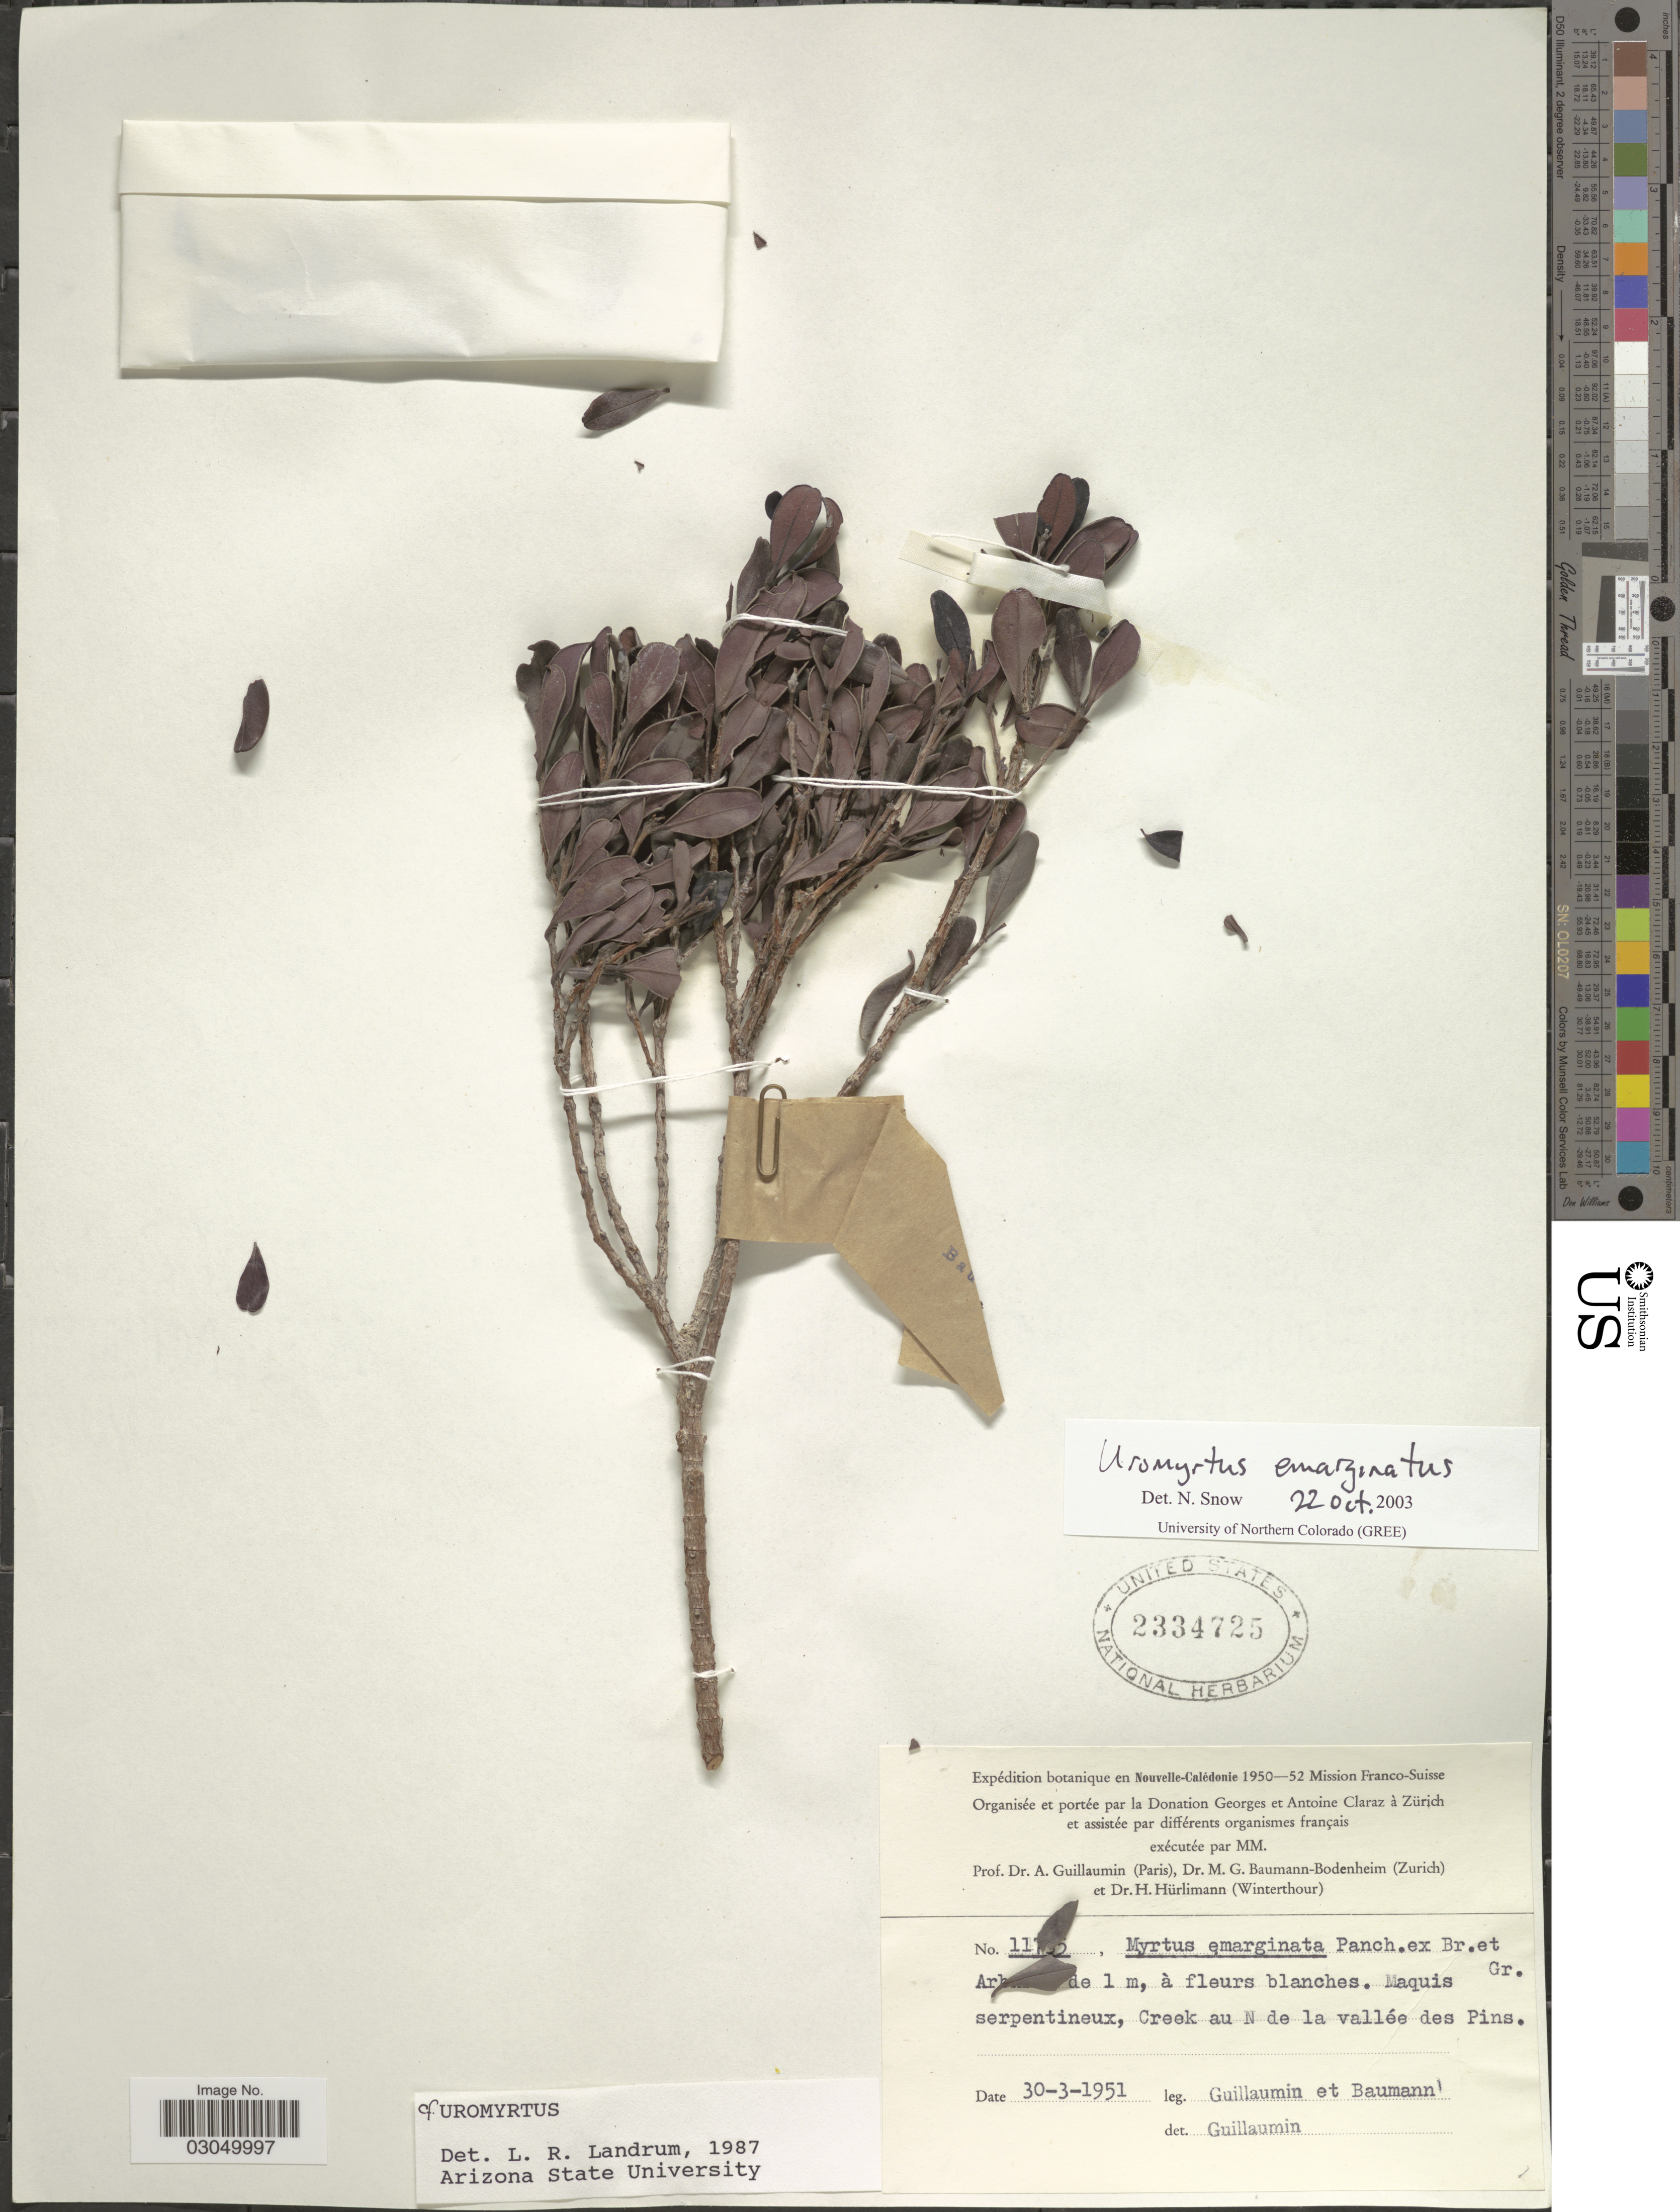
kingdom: Plantae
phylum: Tracheophyta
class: Magnoliopsida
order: Myrtales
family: Myrtaceae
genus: Uromyrtus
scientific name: Uromyrtus emarginata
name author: (Pancher ex Baker f.) Burret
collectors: A. Guillaumin & M. G. Baumann-Bodenheim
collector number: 117!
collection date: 1951-03-30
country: New Caledonia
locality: En Nouvelle-Calédonie. Maquis serpentineux, Creek au N de la vallée des Pins.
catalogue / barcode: US 2334725